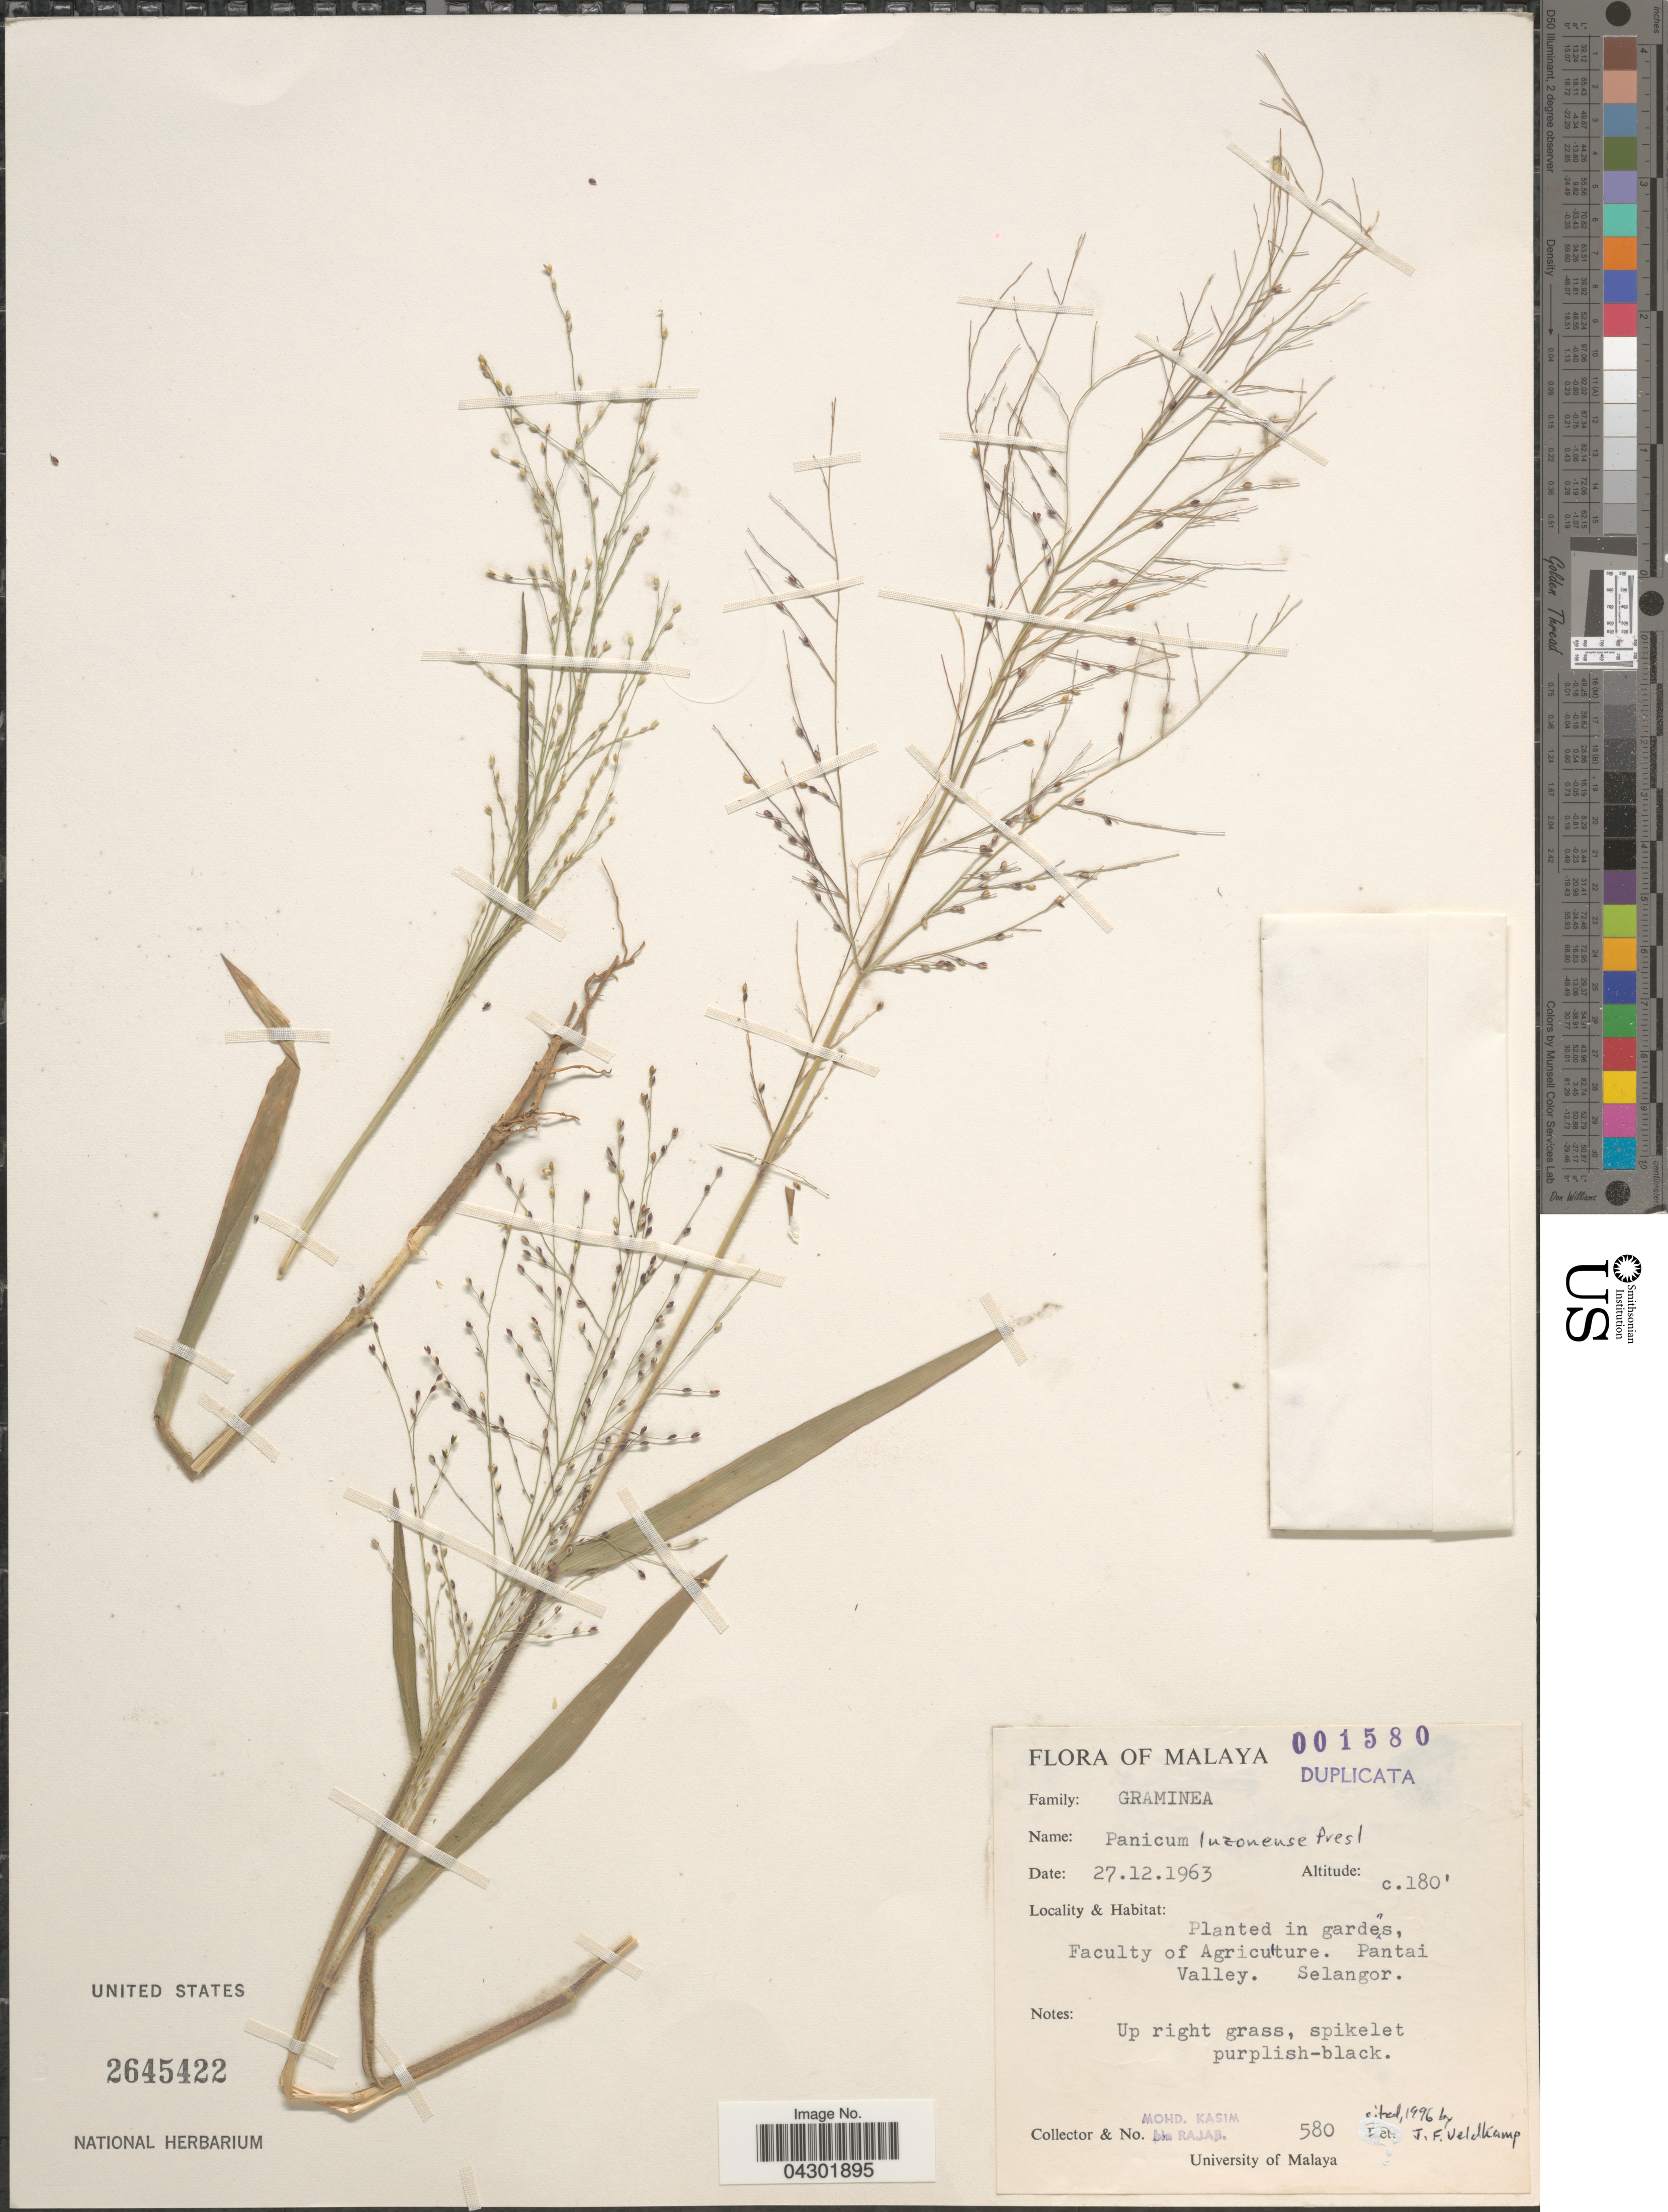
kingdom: Plantae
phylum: Tracheophyta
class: Liliopsida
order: Poales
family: Poaceae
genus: Panicum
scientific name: Panicum luzonense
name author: J. Presl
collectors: Mohd. Kasim bin Rajab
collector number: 580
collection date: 1963-12-27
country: Malaysia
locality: Malaya. Planted in gardens, Faculty of Agriculture. Pantai Valley. Selangor.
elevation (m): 55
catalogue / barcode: US 2645422